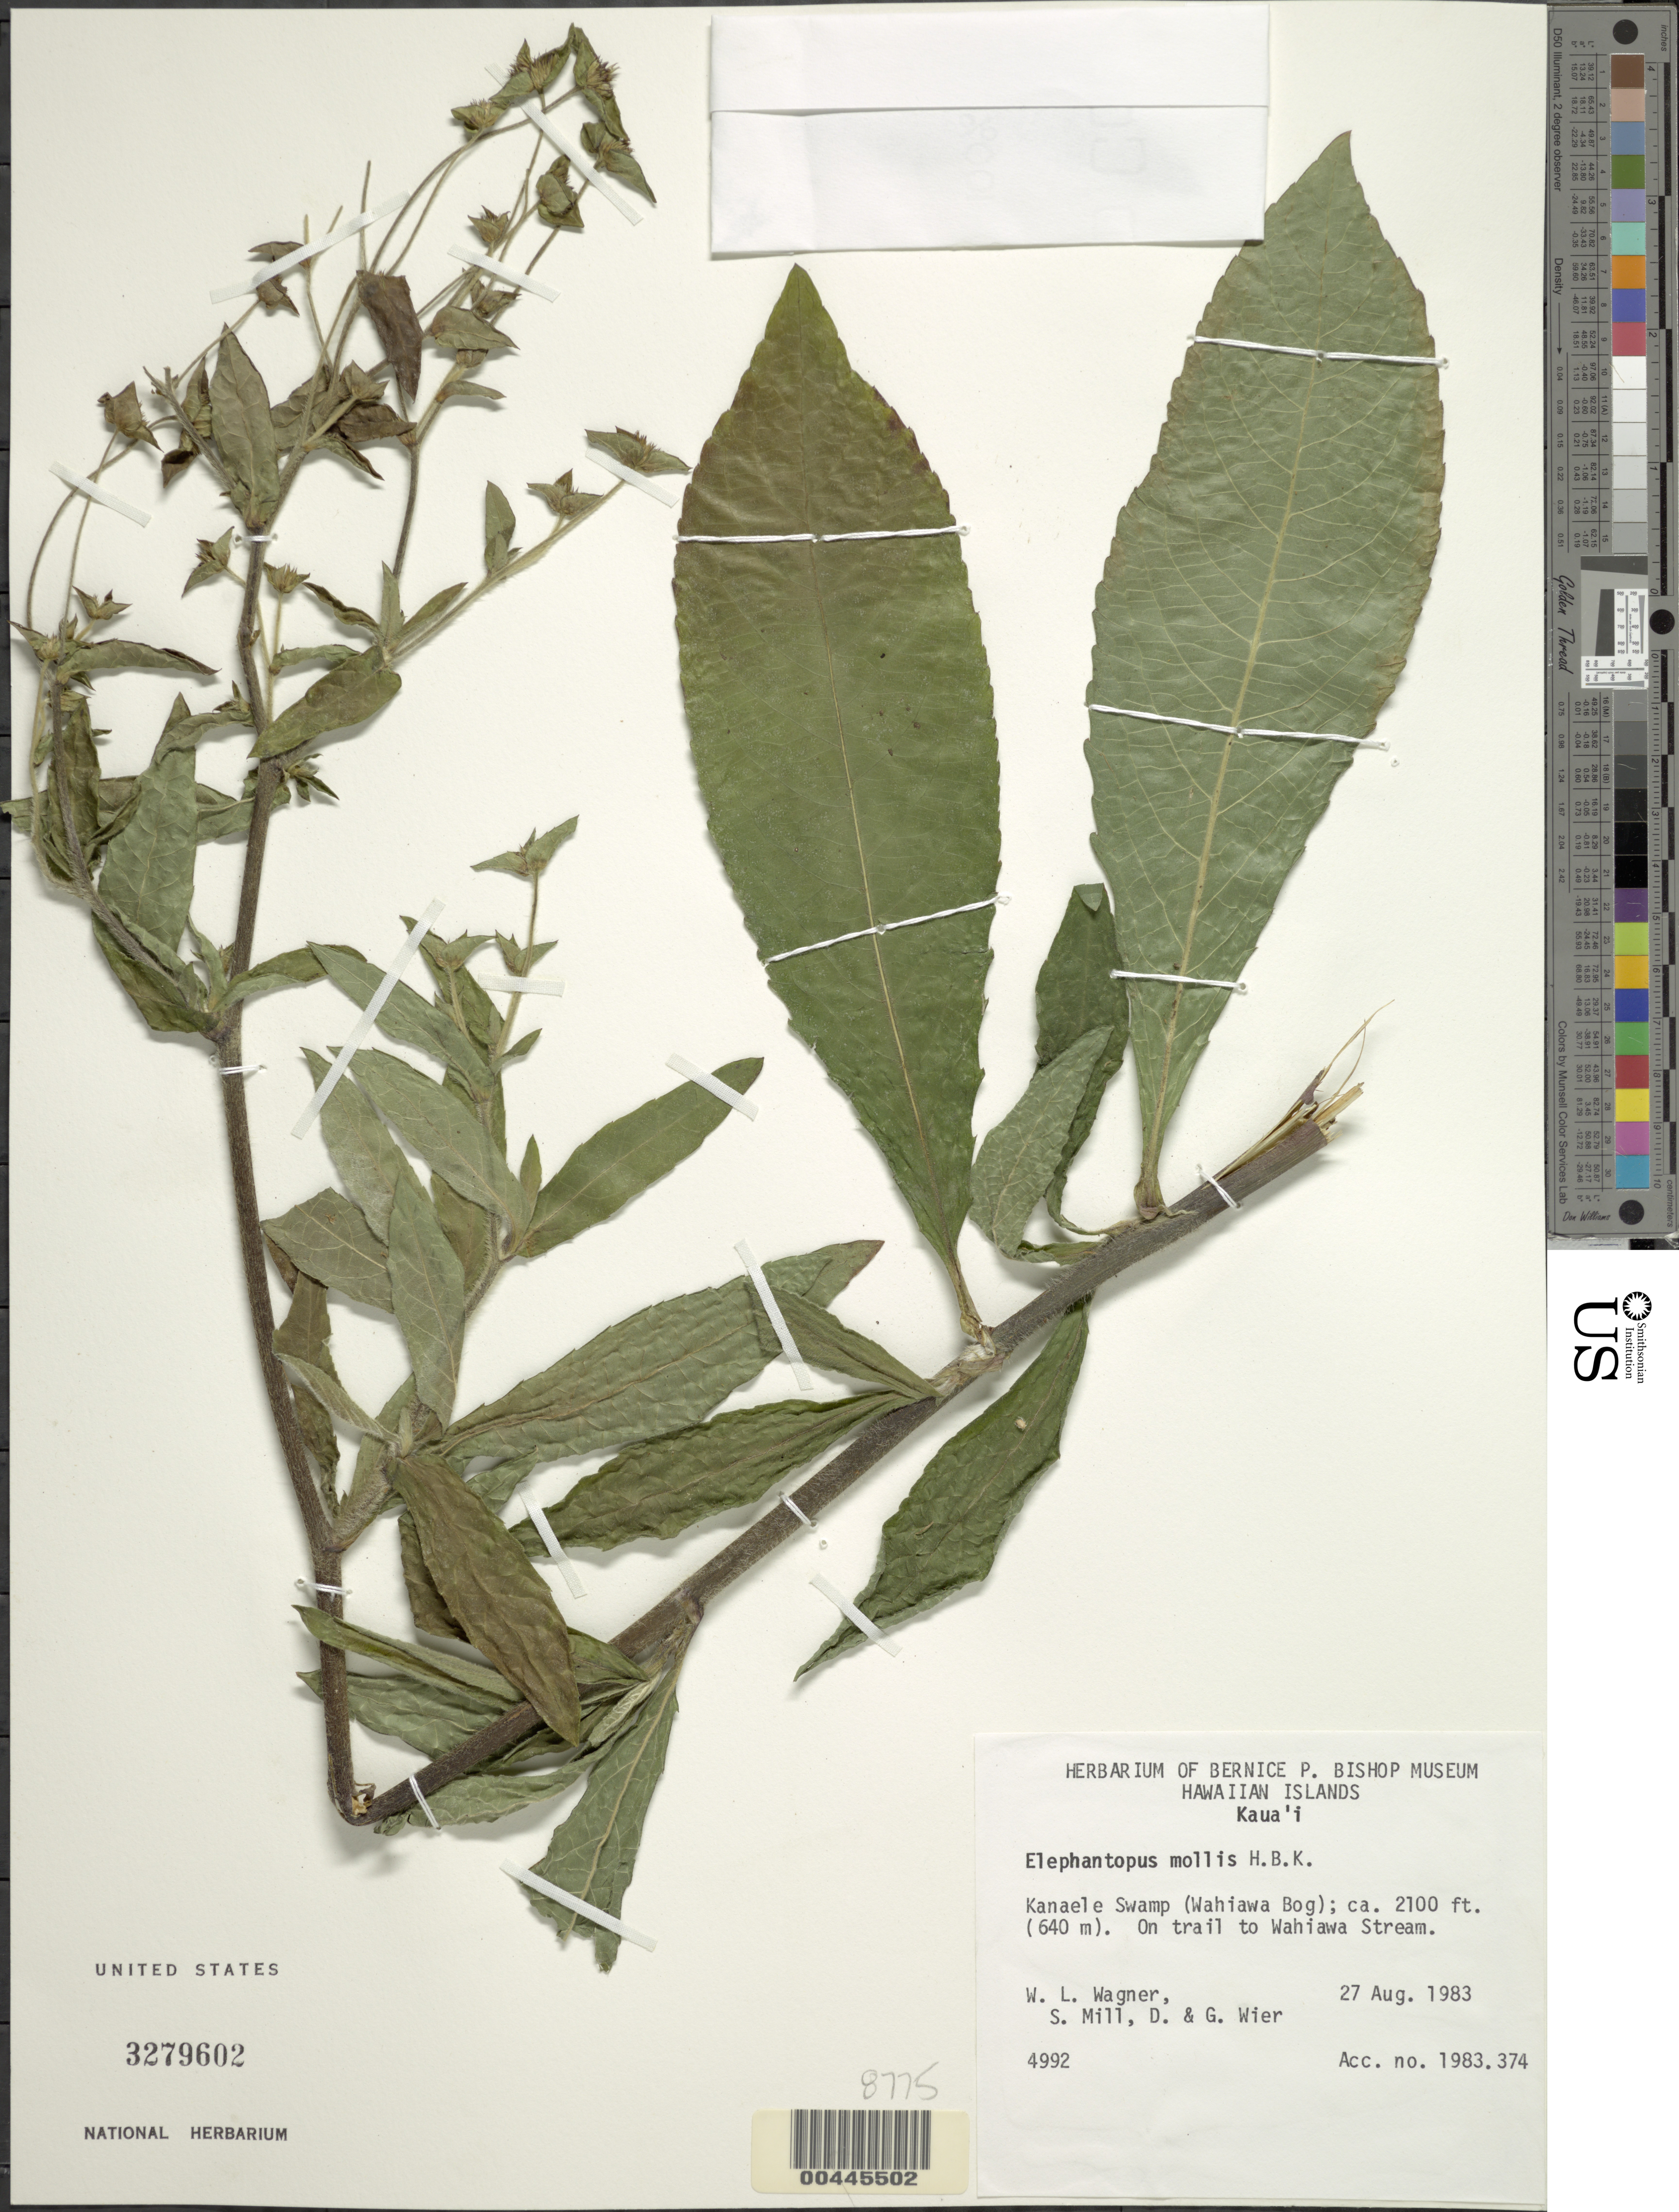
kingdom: Plantae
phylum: Tracheophyta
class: Magnoliopsida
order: Asterales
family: Asteraceae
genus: Elephantopus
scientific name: Elephantopus mollis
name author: Kunth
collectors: W. L. Wagner, S. W. Miller, D. Wier & G. Wier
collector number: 4992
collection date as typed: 27 Aug 1983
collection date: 1983-08-27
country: United States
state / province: Hawaii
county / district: Kauai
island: Kaua'i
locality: Kanaele Swamp (Wahiawa Bog), On trail to Wahiawa Stream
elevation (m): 640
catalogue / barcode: US 3279602